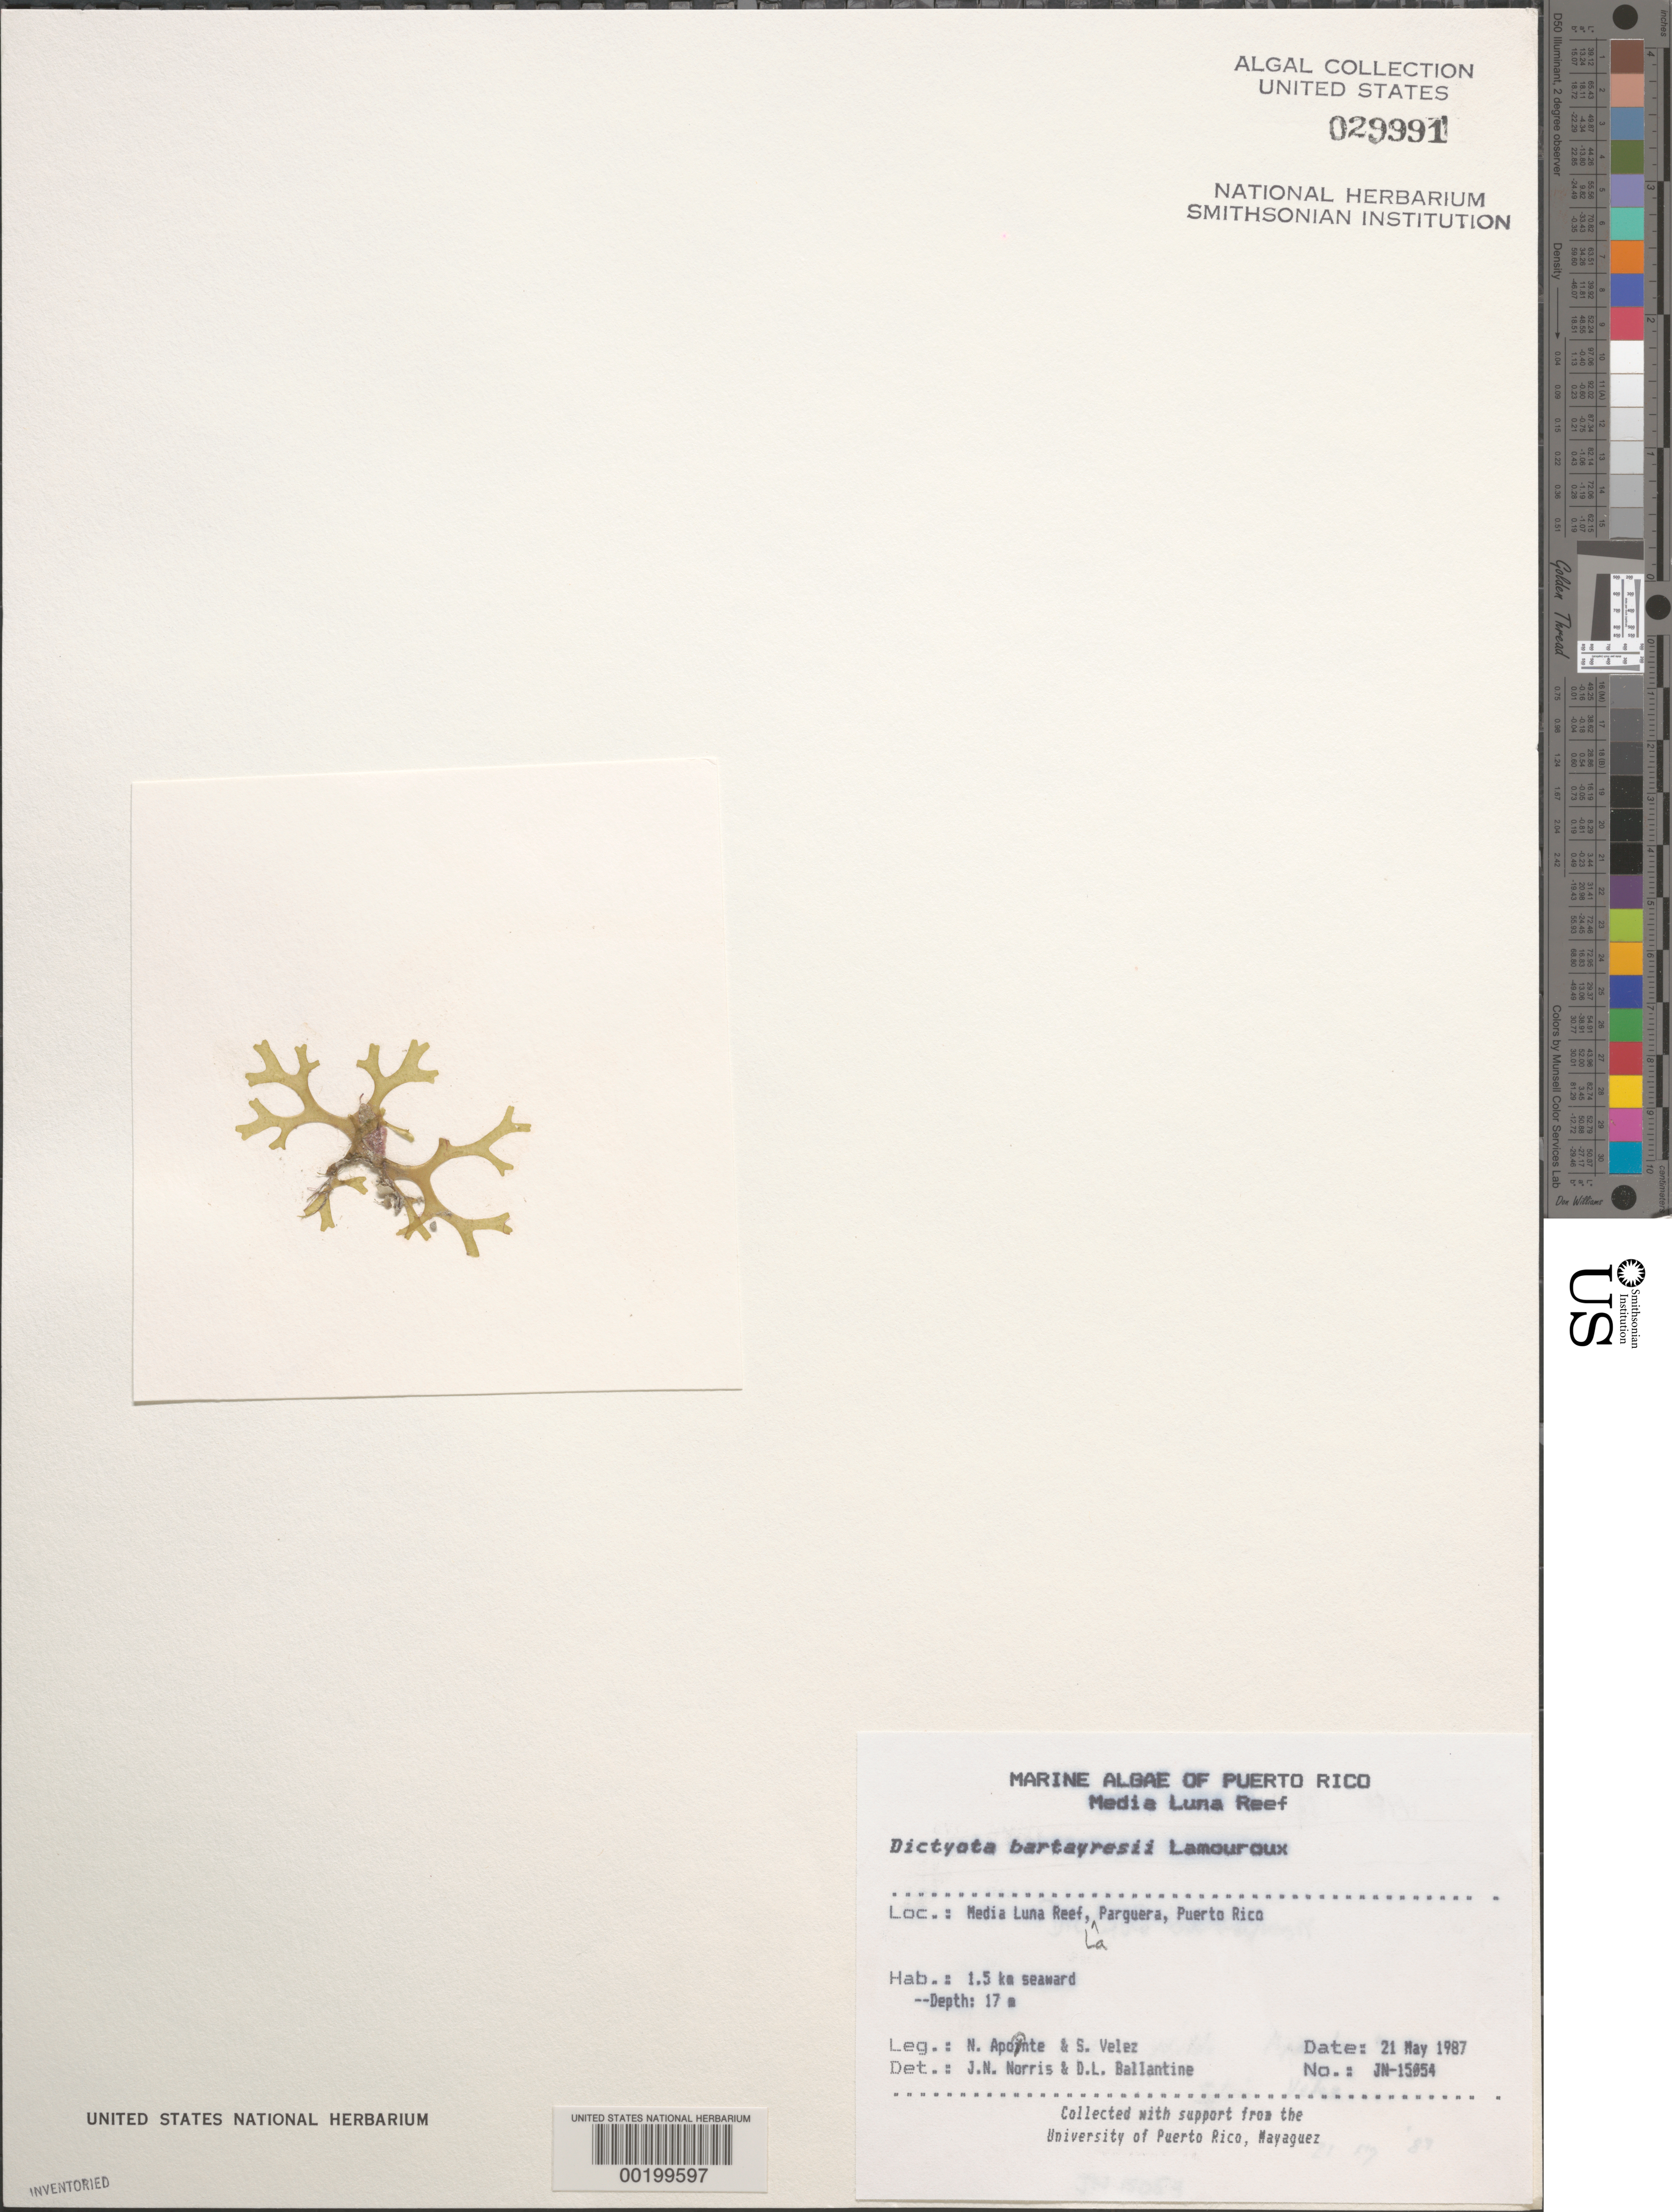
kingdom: Chromista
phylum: Ochrophyta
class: Phaeophyceae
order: Dictyotales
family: Dictyotaceae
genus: Dictyota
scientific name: Dictyota bartayresiana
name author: J.V.Lamouroux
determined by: Norris, J. N.; Ballantine, D. L.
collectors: N. E. Aponte & S. Velez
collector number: Jn-15054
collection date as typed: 21 May 1987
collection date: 1987-05-21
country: Puerto Rico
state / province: Lajas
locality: Media Luna Reef, La Parguera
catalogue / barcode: US 29991